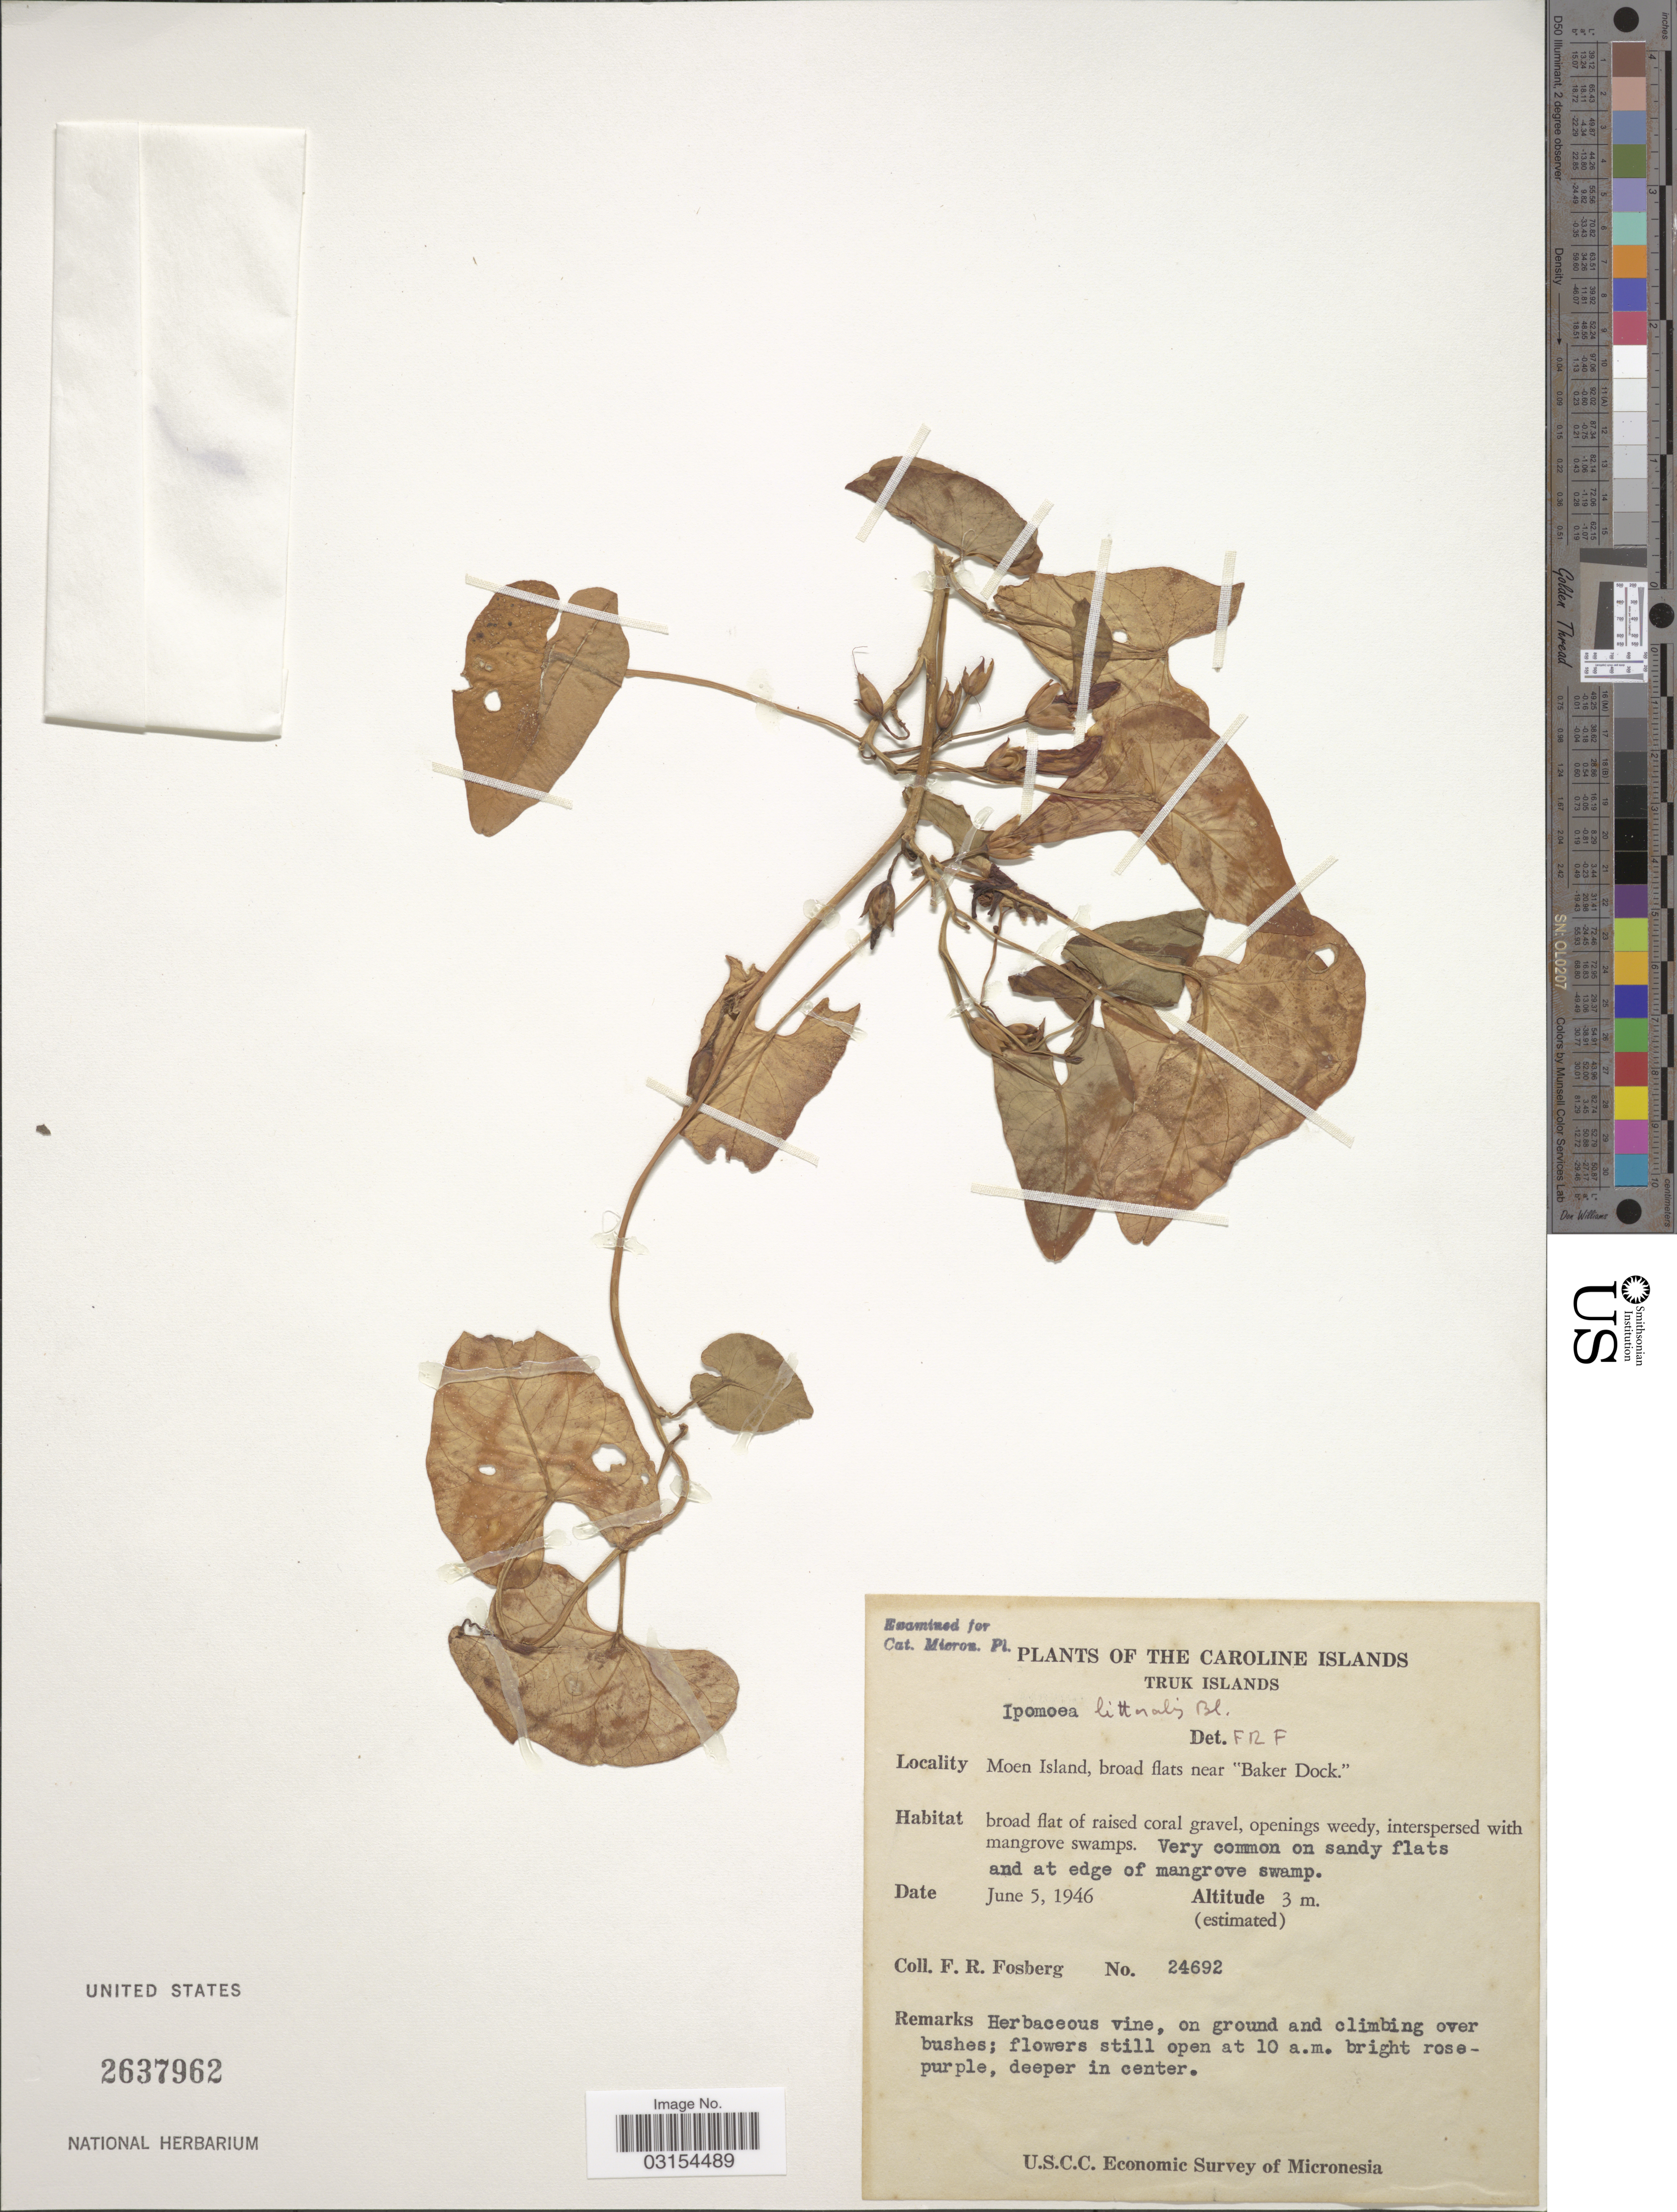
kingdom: Plantae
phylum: Tracheophyta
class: Magnoliopsida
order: Solanales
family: Convolvulaceae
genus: Ipomoea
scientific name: Ipomoea littoralis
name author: Blume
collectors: F. R. Fosberg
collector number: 24692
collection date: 1946-06-05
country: Micronesia, Federated States of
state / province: Truk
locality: Caroline Islands. Truk Islands. Moen Island, broad flats near "Baker Dock".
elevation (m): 3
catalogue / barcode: US 2637962